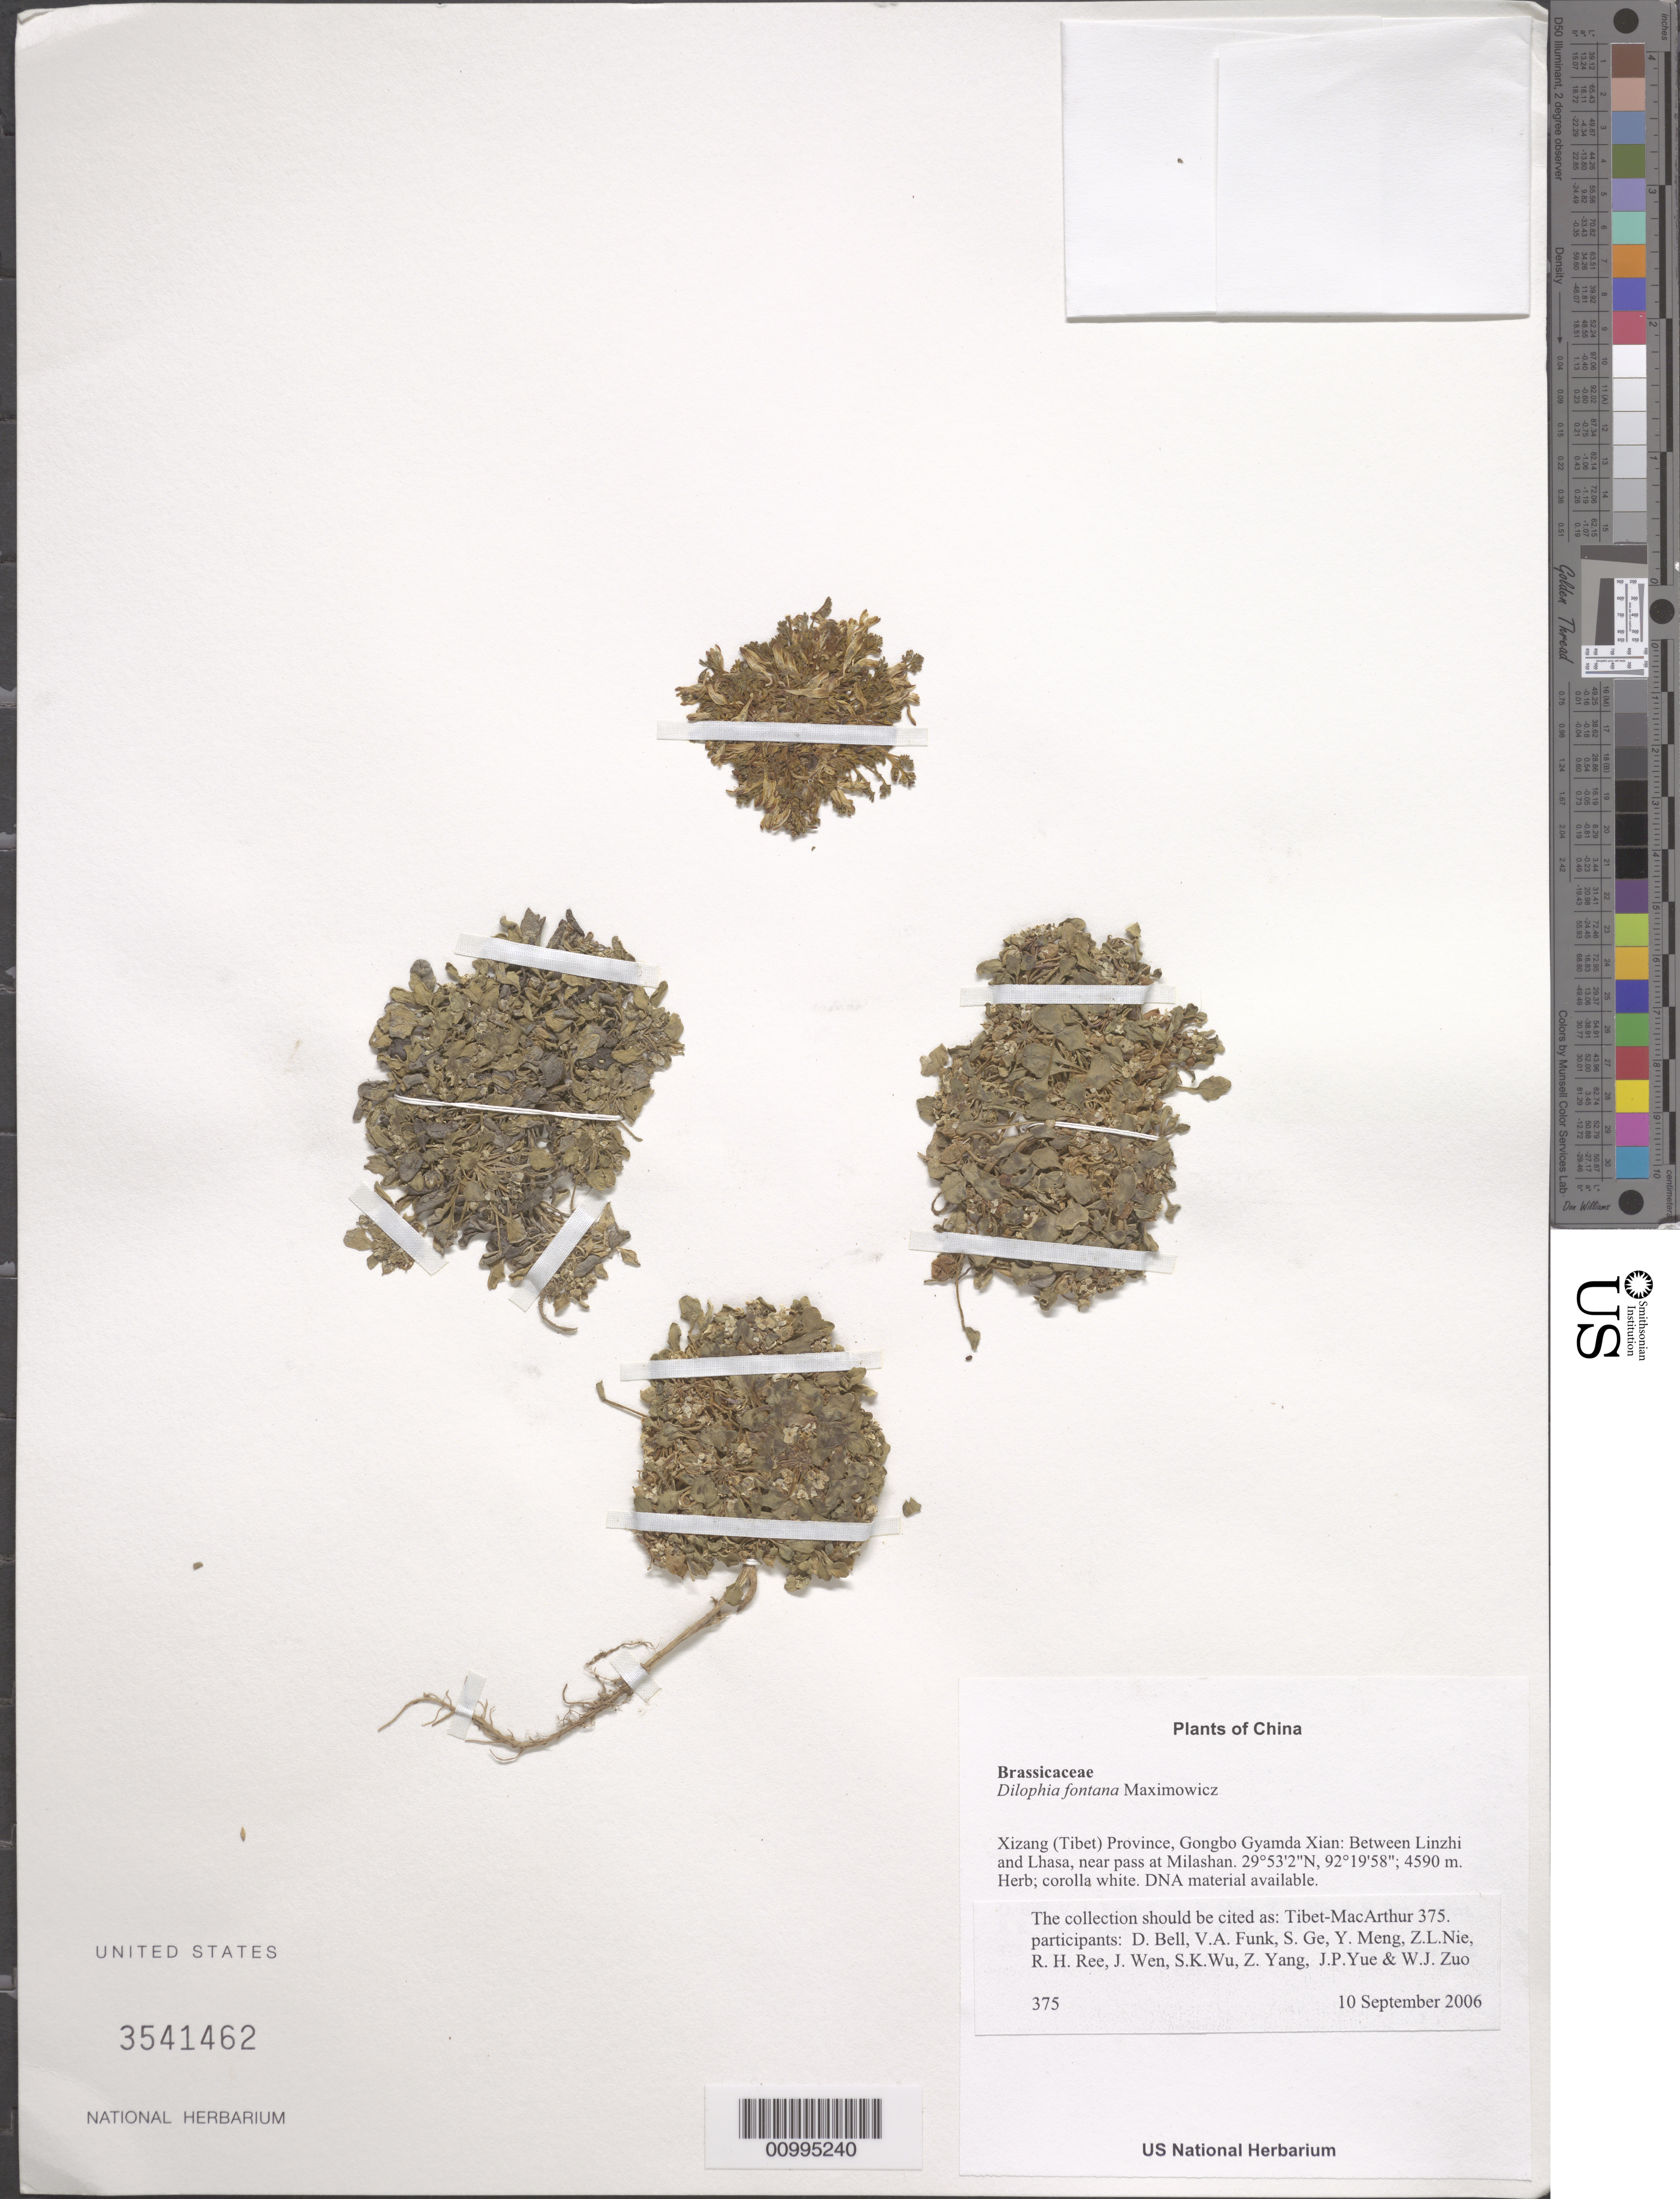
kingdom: Plantae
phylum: Tracheophyta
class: Magnoliopsida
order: Brassicales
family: Brassicaceae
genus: Dilophia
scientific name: Dilophia fontana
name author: Maxim.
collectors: Tibet-MacArthur, D. A. Bell, V. Funk, S. Ge, Y. Meng, Z. Nie, R. Ree, J. Wen, S. K. Wu, Z. Yang, J. Yue & W. Zuo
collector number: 375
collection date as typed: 10 Sep 2006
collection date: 2006-09-10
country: China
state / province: Xizang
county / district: Gongbo Gyamda Xian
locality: Between Linzhi and Lhasa, near pass at Milashan.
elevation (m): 4590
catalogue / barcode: US 3541462